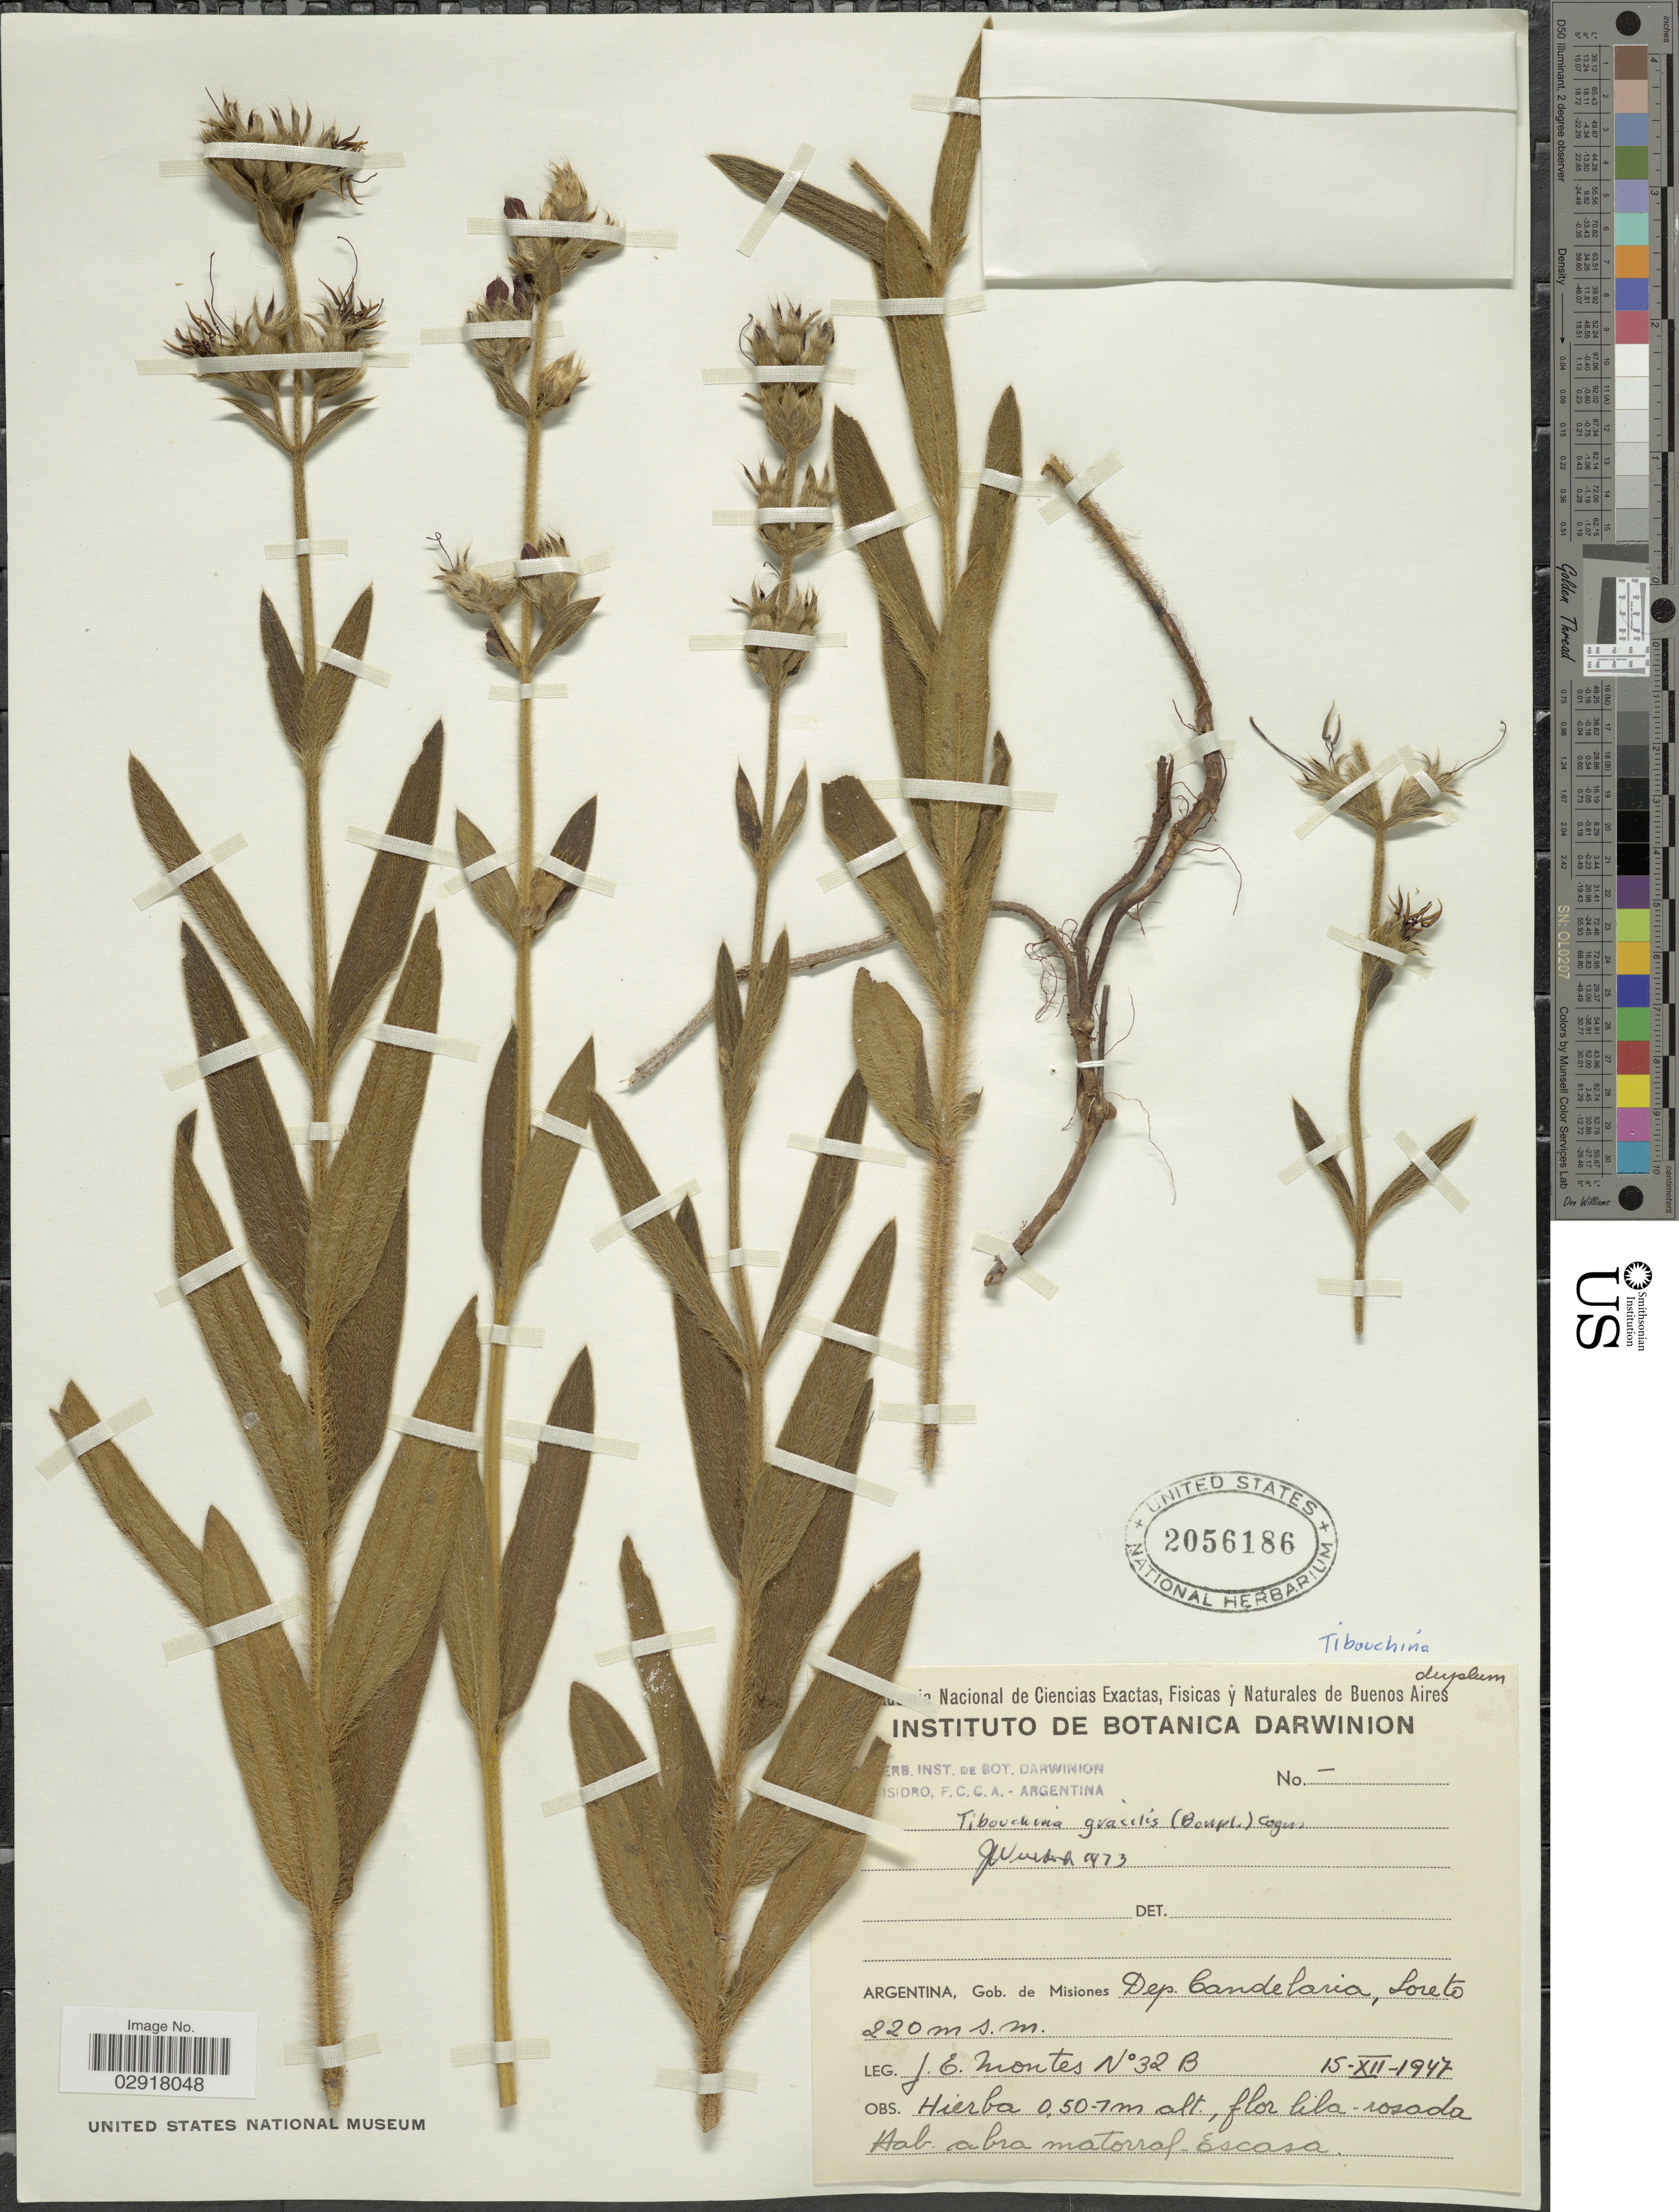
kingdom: Plantae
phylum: Tracheophyta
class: Magnoliopsida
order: Myrtales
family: Melastomataceae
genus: Chaetogastra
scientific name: Chaetogastra gracilis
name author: (Bonpl.) DC.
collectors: J. E. Montes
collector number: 32B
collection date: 1947-12-15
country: Argentina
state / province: Misiones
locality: Gob. de Misiones Dep. Candelaria, Loreto.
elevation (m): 220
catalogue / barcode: US 2056186